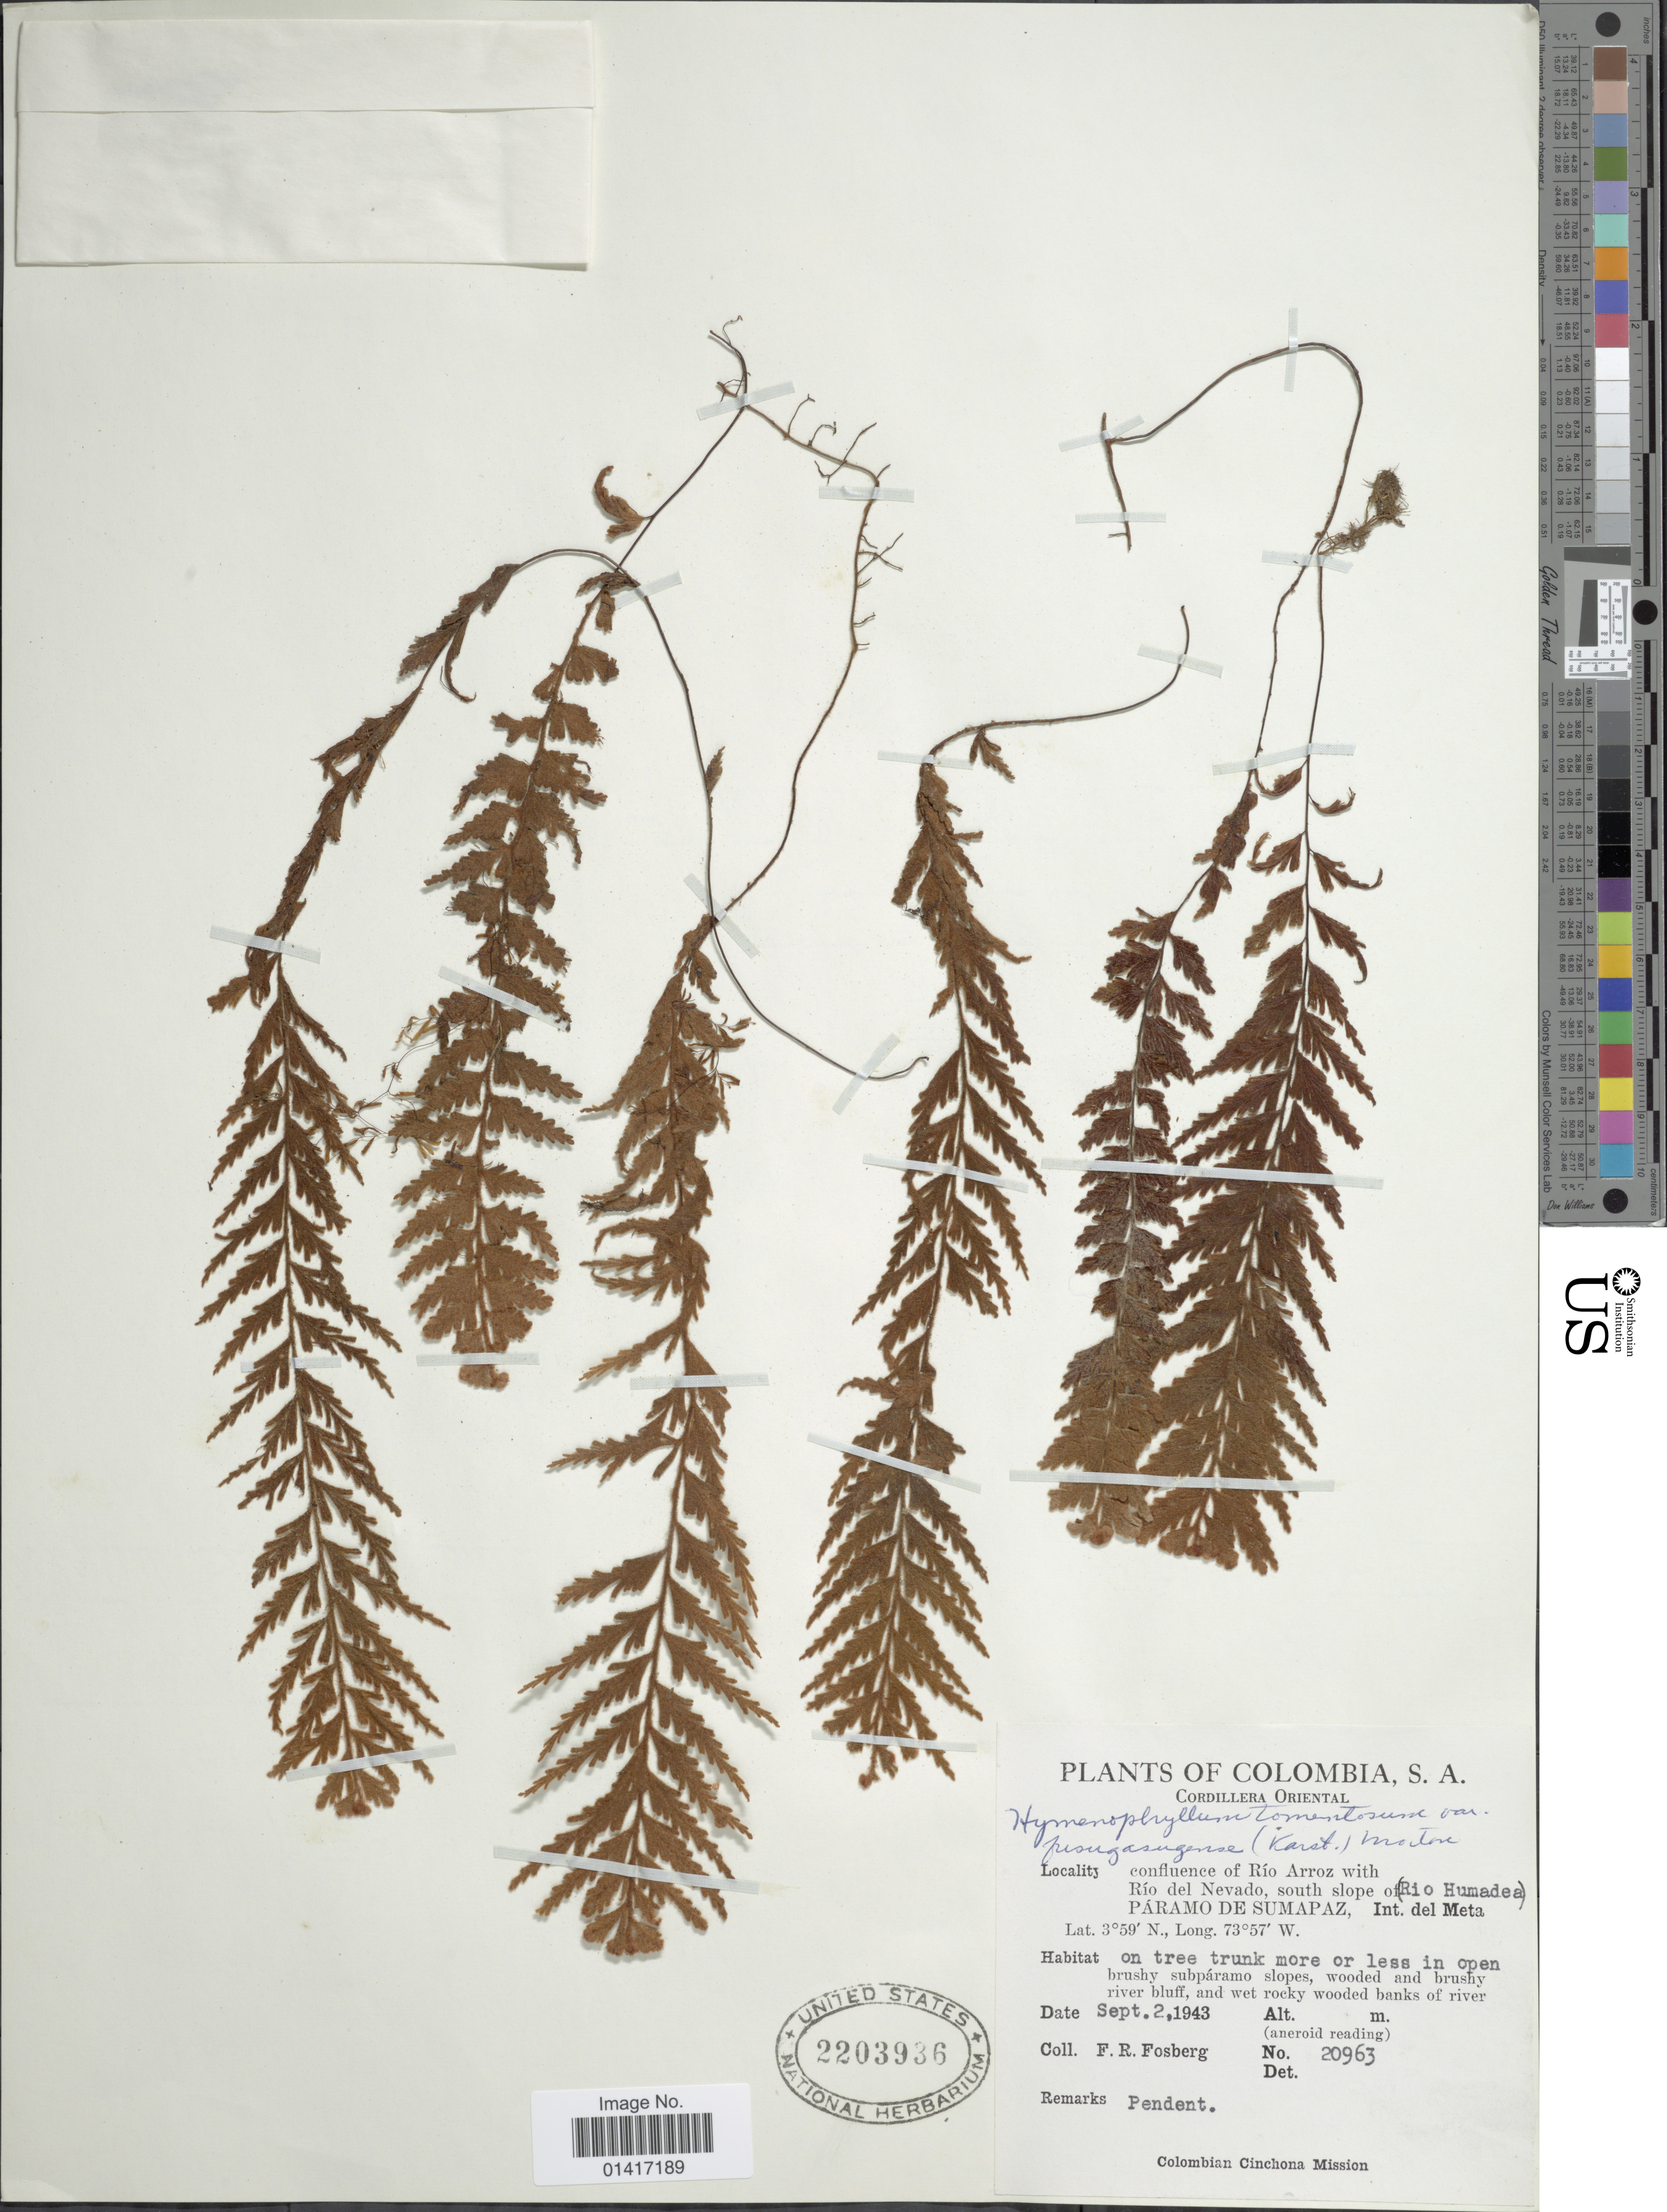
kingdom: Plantae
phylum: Tracheophyta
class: Polypodiopsida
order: Hymenophyllales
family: Hymenophyllaceae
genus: Hymenophyllum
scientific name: Hymenophyllum tomentosum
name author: Kunze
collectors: F. R. Fosberg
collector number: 20963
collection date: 1943-09-02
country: Colombia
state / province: Meta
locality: Cordillera Oriental, Confleunce of Rio Arroz with Rio del Nevado, south slope of (Rio Humadea), Paramo de Sumapaz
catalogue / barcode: US 2203936